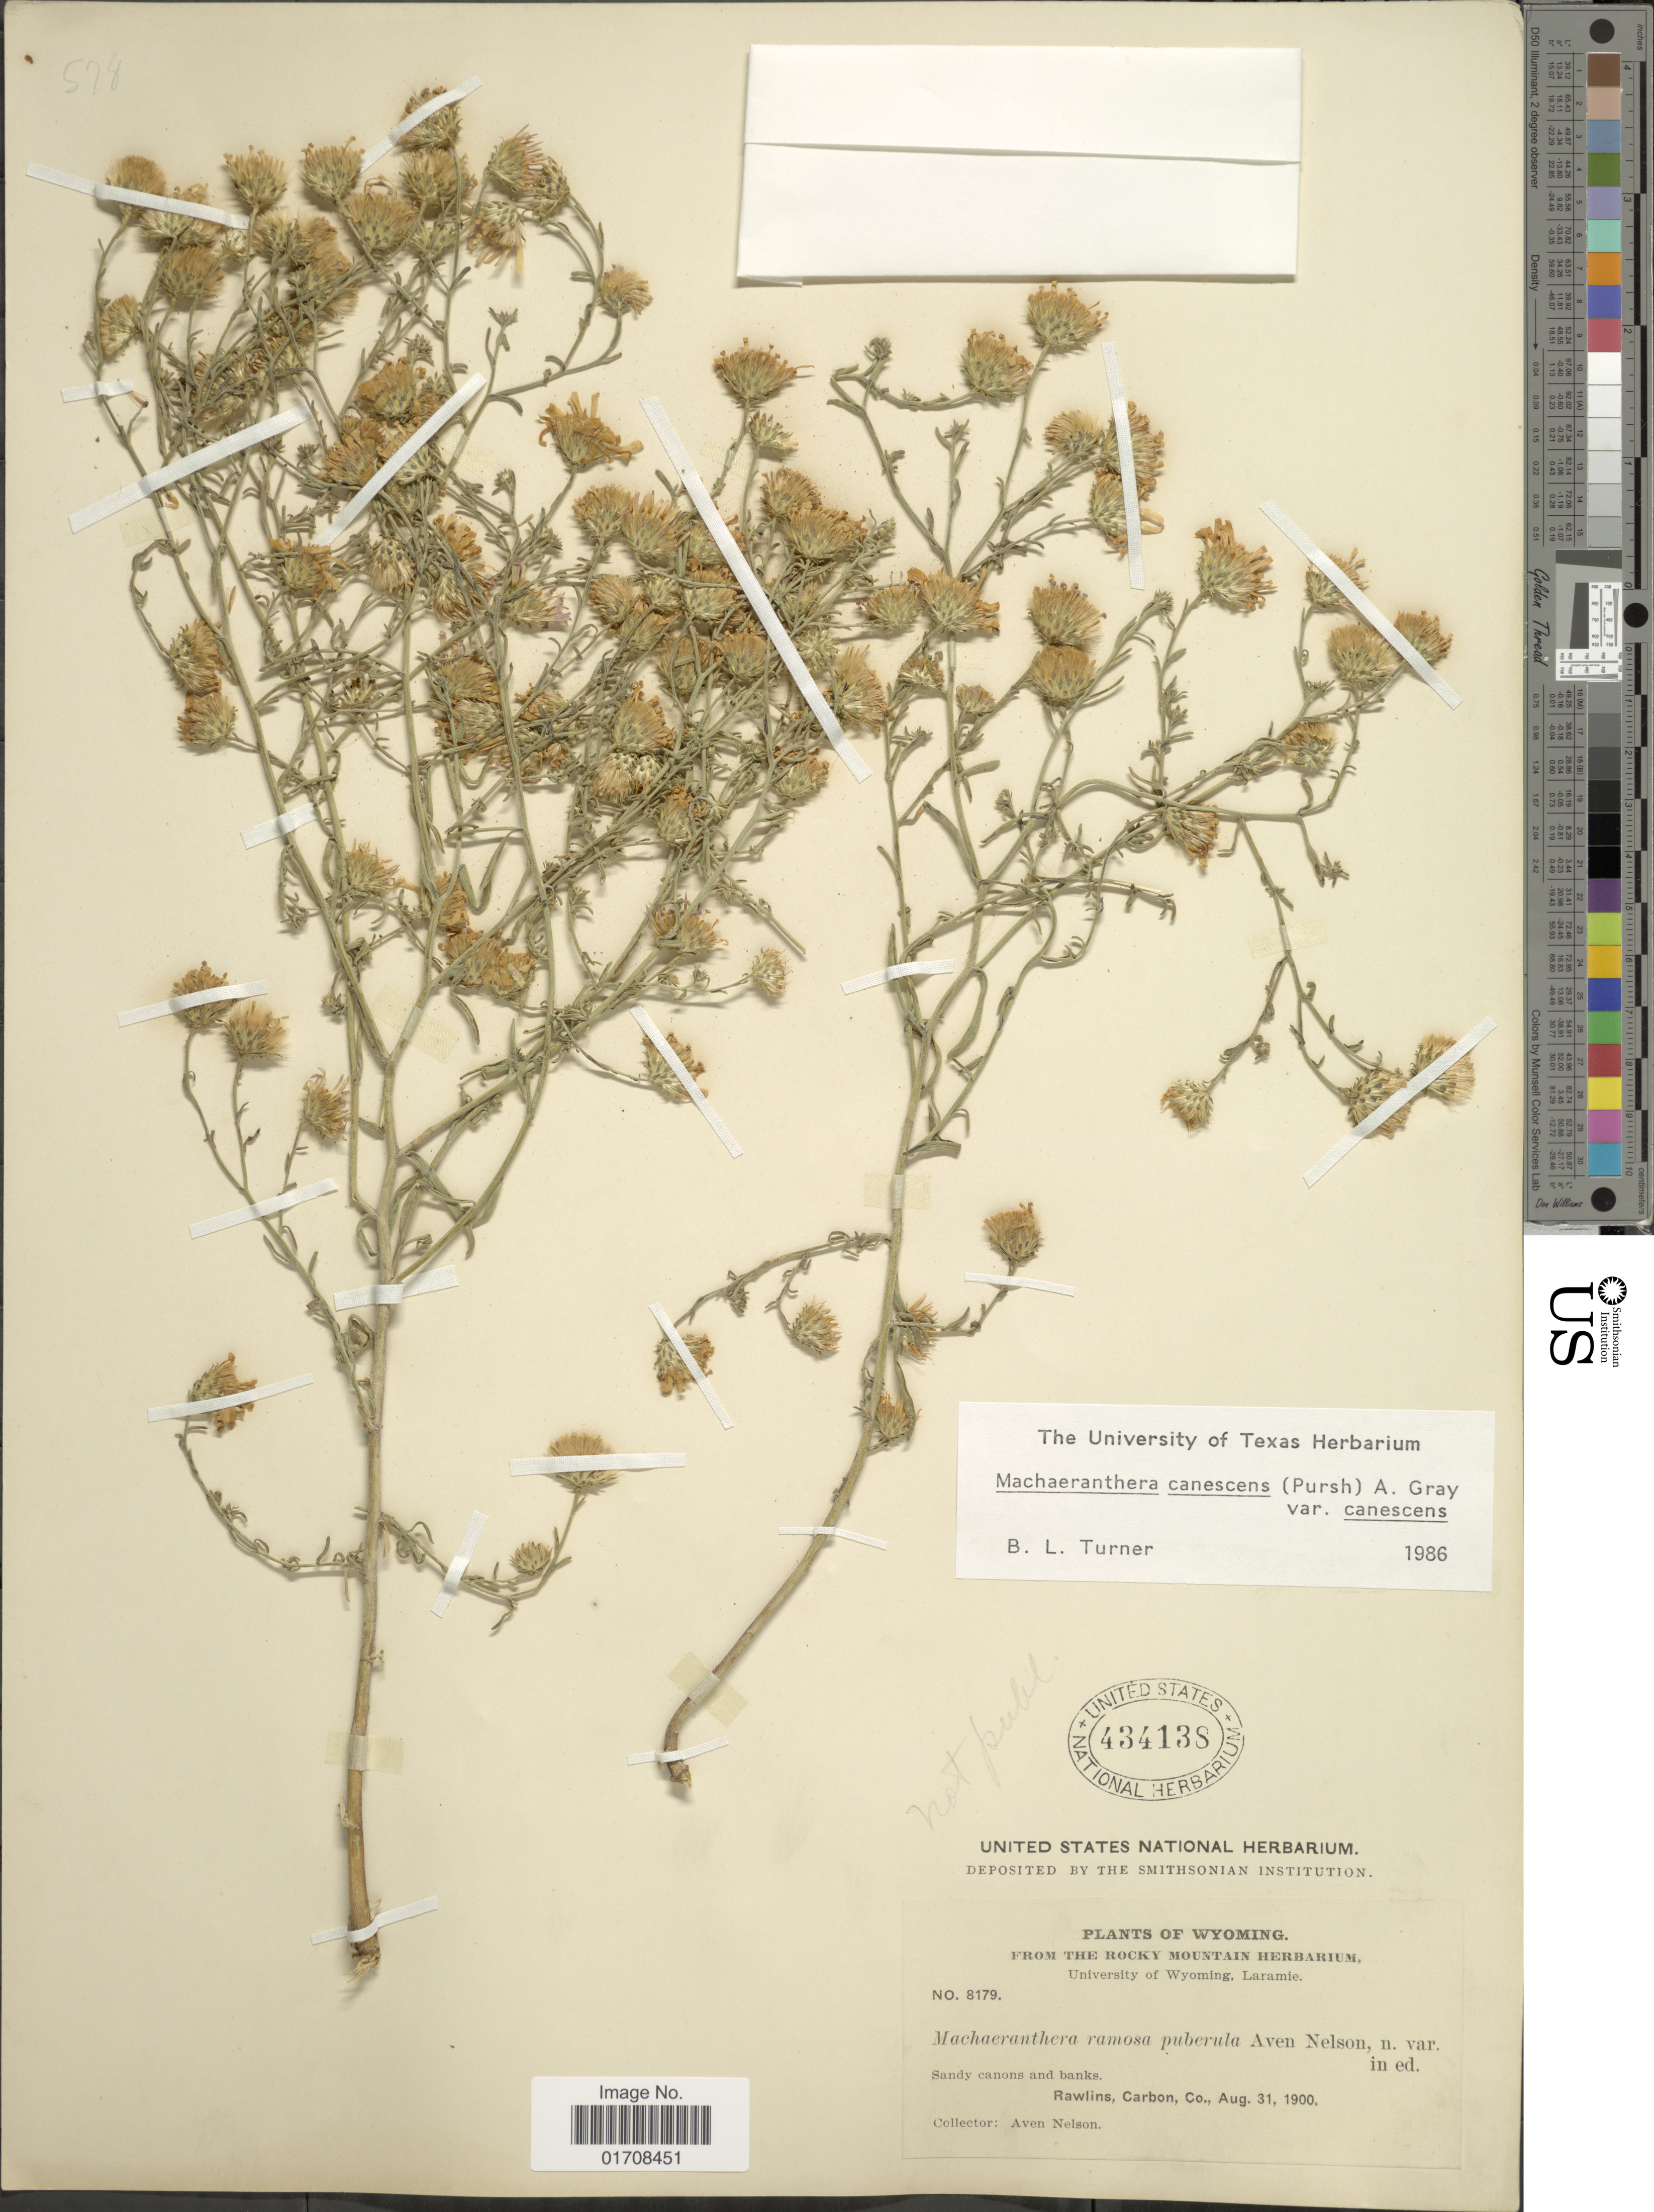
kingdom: Plantae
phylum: Tracheophyta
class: Magnoliopsida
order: Asterales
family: Asteraceae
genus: Machaeranthera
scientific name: Machaeranthera canescens var. canescens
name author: (Pursh) A. Gray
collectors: A. Nelson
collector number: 8179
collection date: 1900-08-31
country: United States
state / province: Wyoming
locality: Rawlins, Carbon, Co.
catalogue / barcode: US 434138